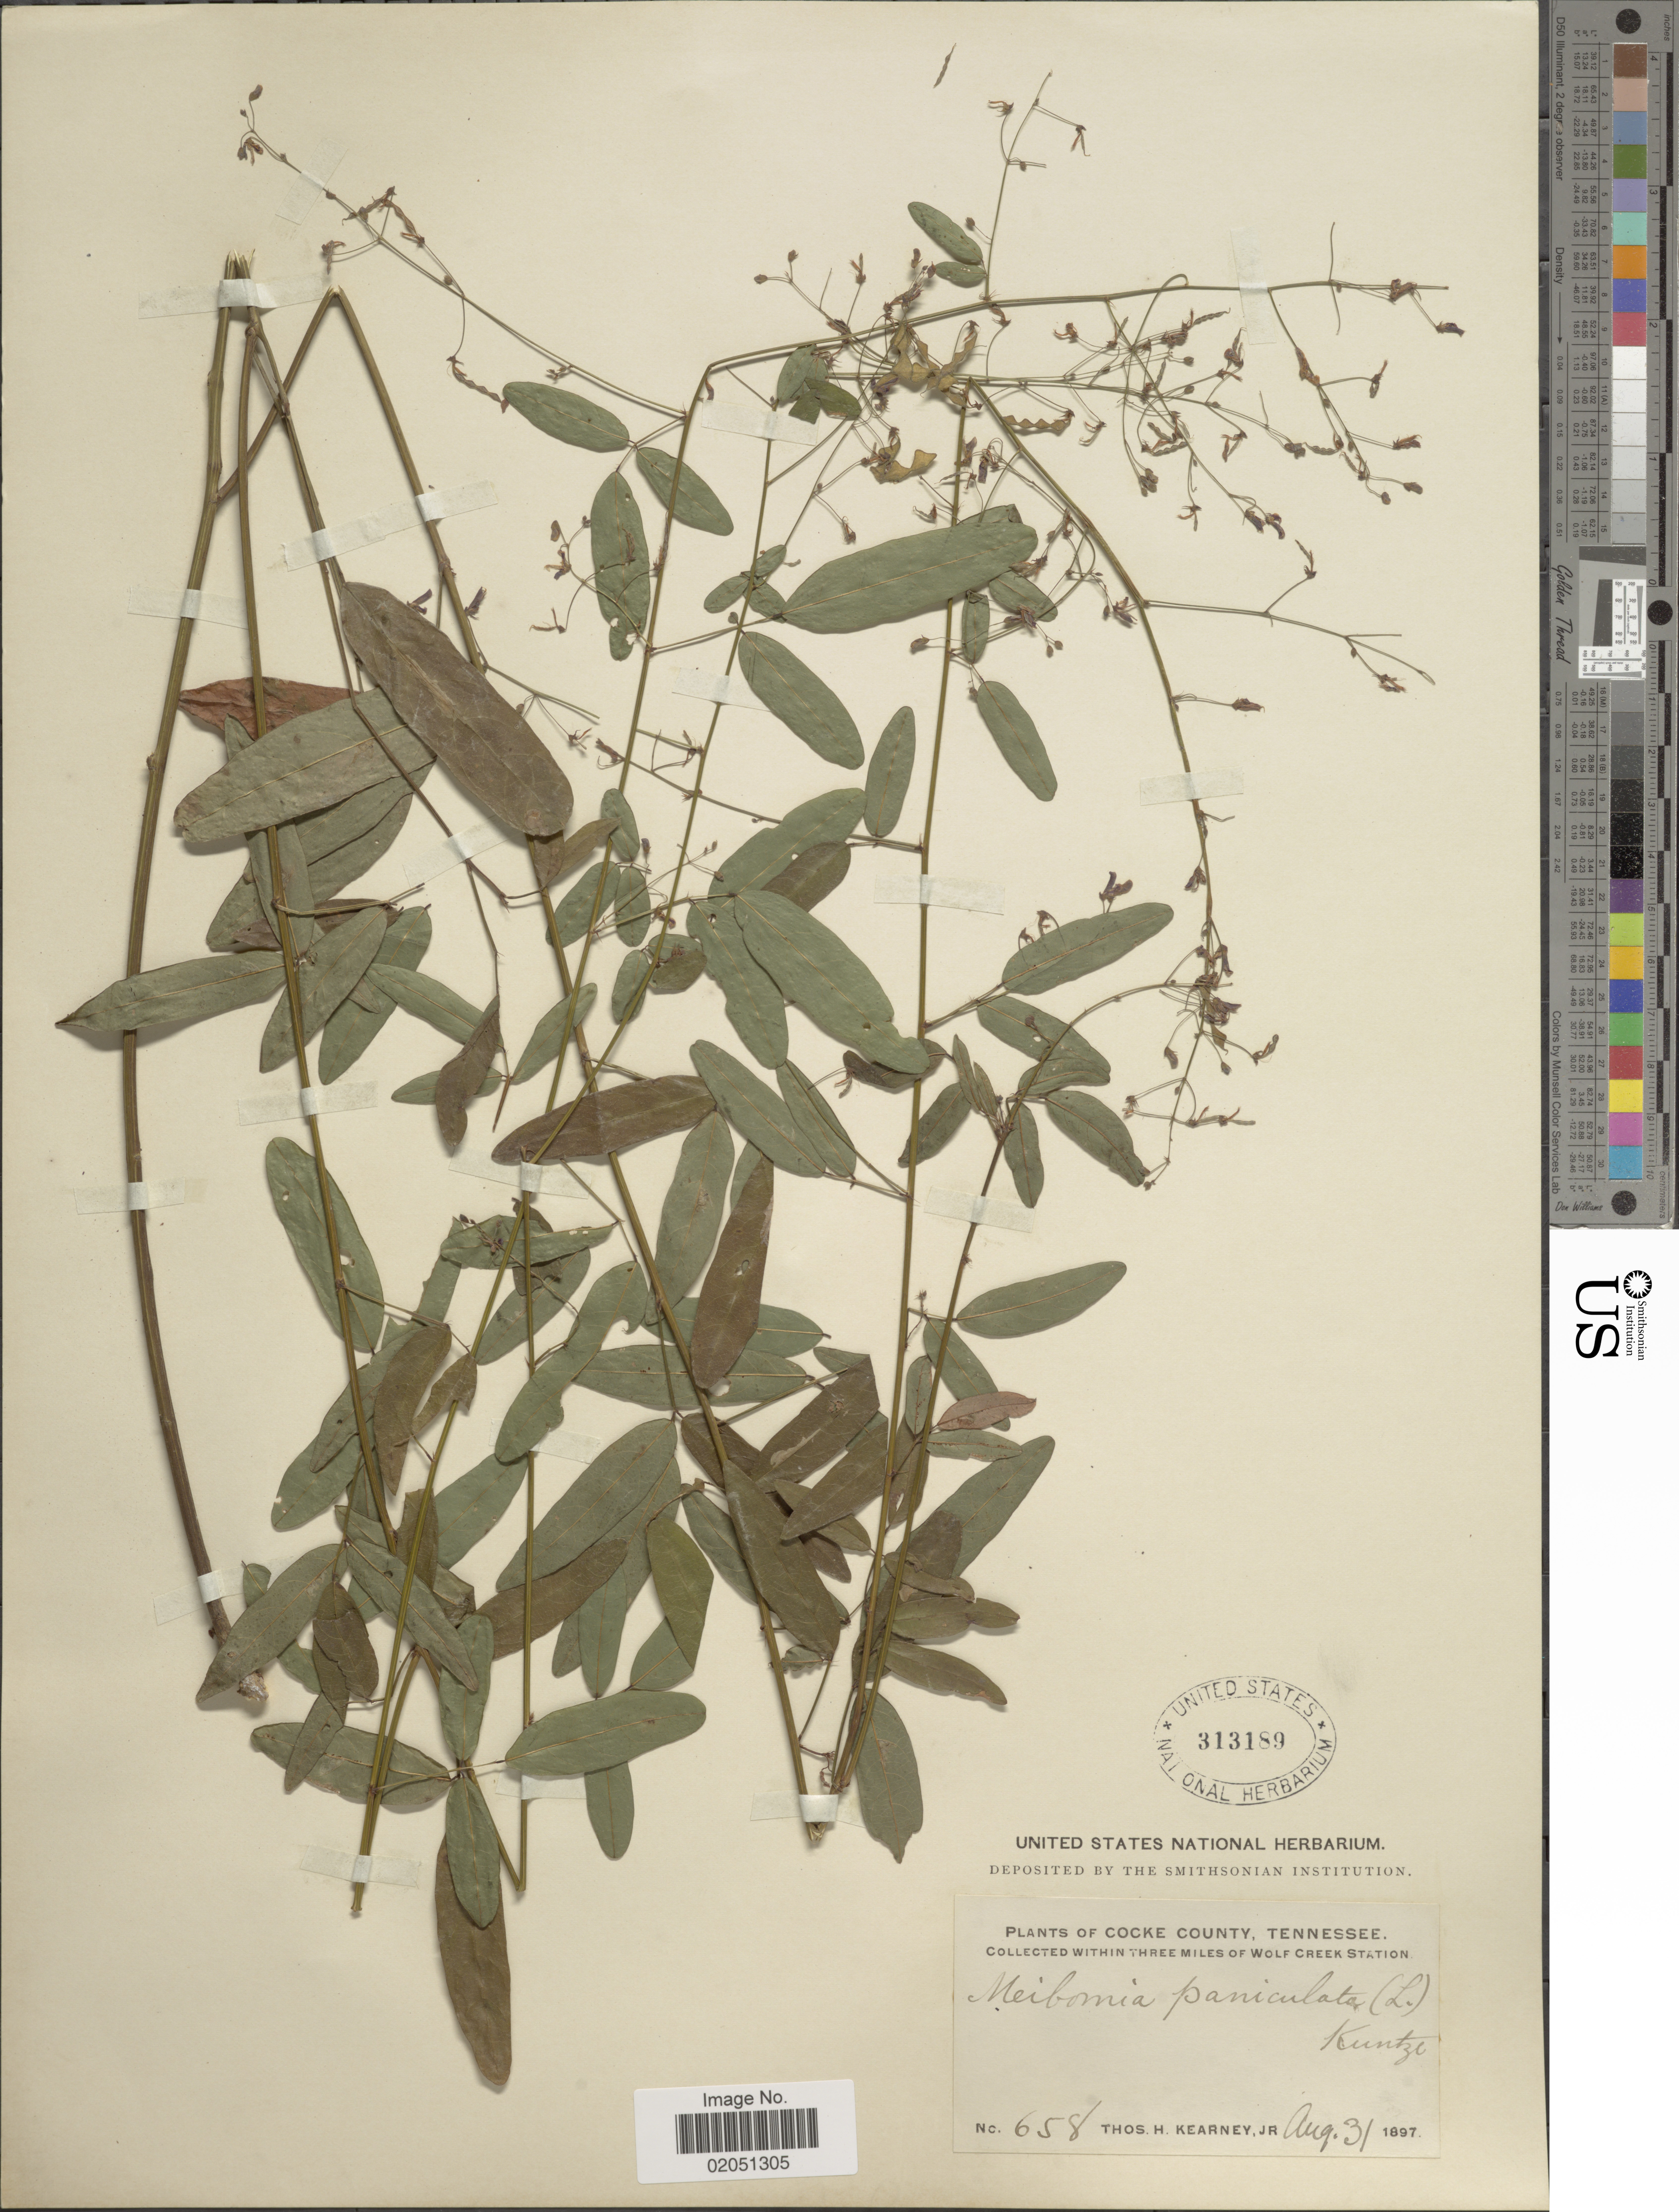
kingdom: Plantae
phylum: Tracheophyta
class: Magnoliopsida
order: Fabales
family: Fabaceae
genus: Desmodium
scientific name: Desmodium paniculatum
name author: (L.) DC.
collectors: T. H. Kearney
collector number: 658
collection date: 1897-08-31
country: United States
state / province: Tennessee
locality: Cocke County, Within Three Miles of Wolf Creek Station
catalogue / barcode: US 313189